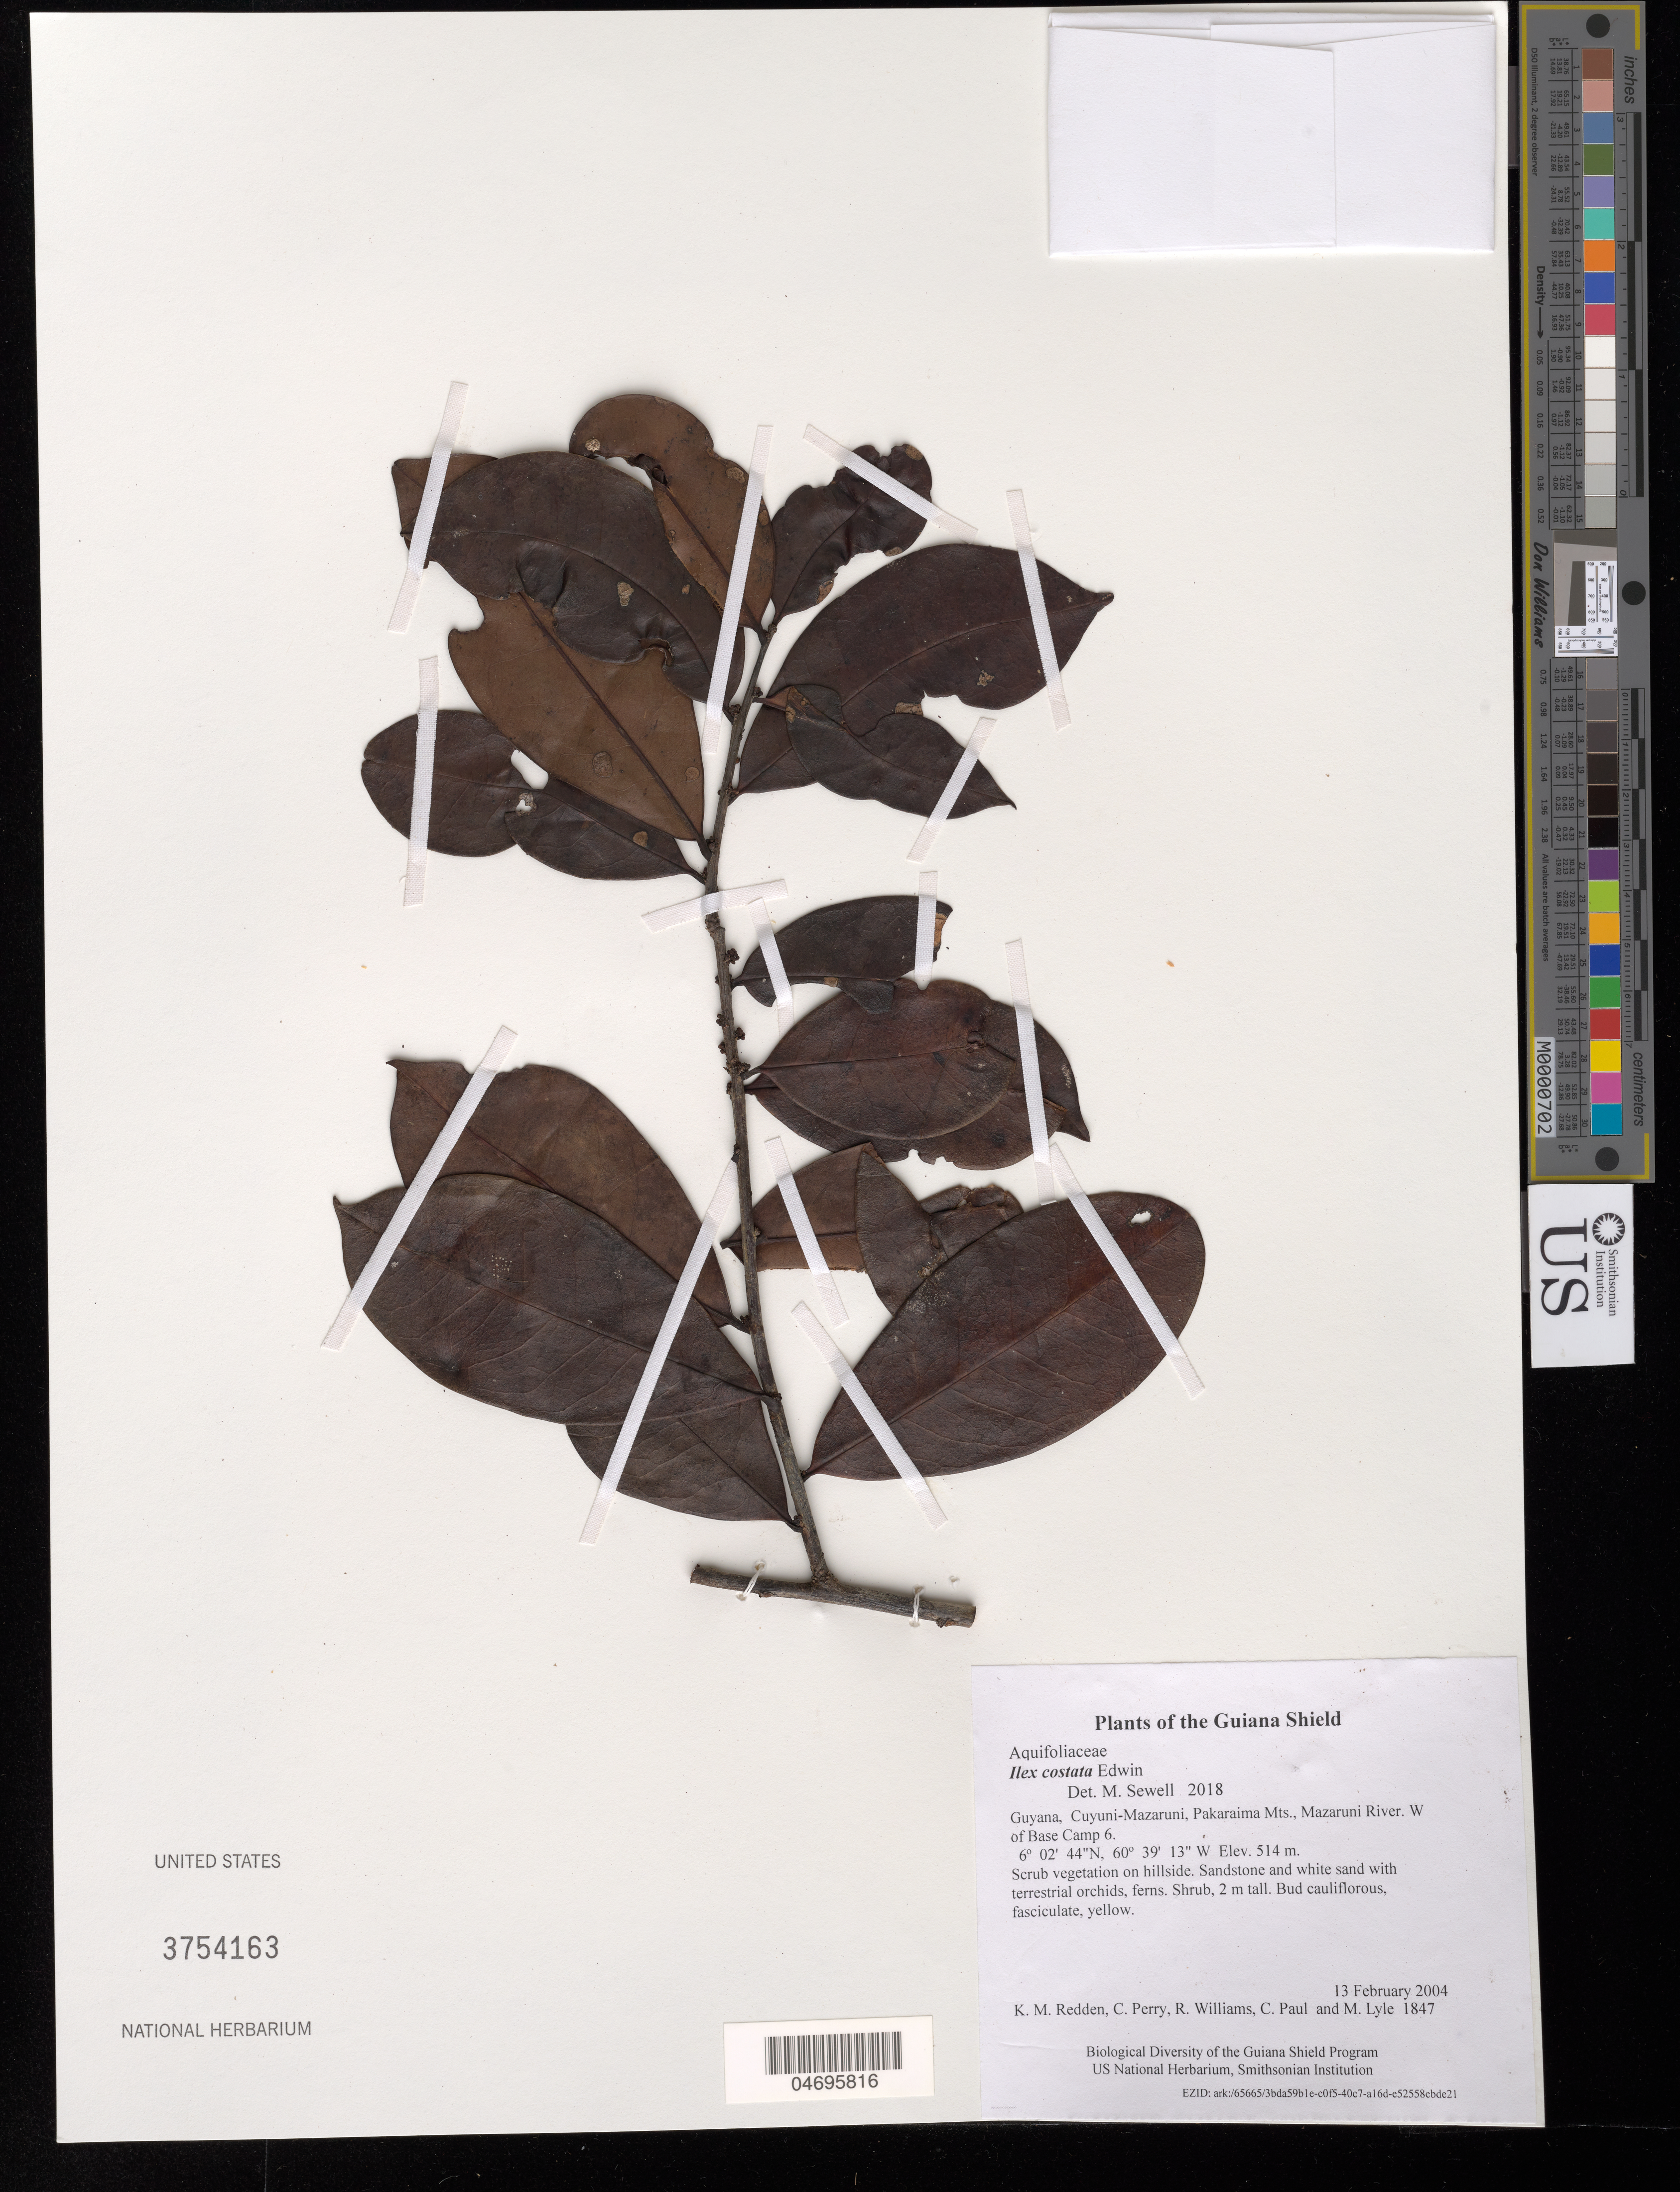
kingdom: Plantae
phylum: Tracheophyta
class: Magnoliopsida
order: Aquifoliales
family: Aquifoliaceae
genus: Ilex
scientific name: Ilex costata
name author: Edwin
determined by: Sewell, M.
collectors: K. M. Redden, C. Perry, R. Williams, C. Paul & M. Lyle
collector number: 1847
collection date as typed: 13 February 2004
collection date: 2004-02-13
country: Guyana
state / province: Cuyuni-Mazaruni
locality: Pakaraima Mts., Mazaruni River. W of Base Camp 6.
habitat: Scrub vegetation on hillside. Sandstone and white sand with terrestrial orchids, ferns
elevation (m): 514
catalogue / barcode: US 3754163